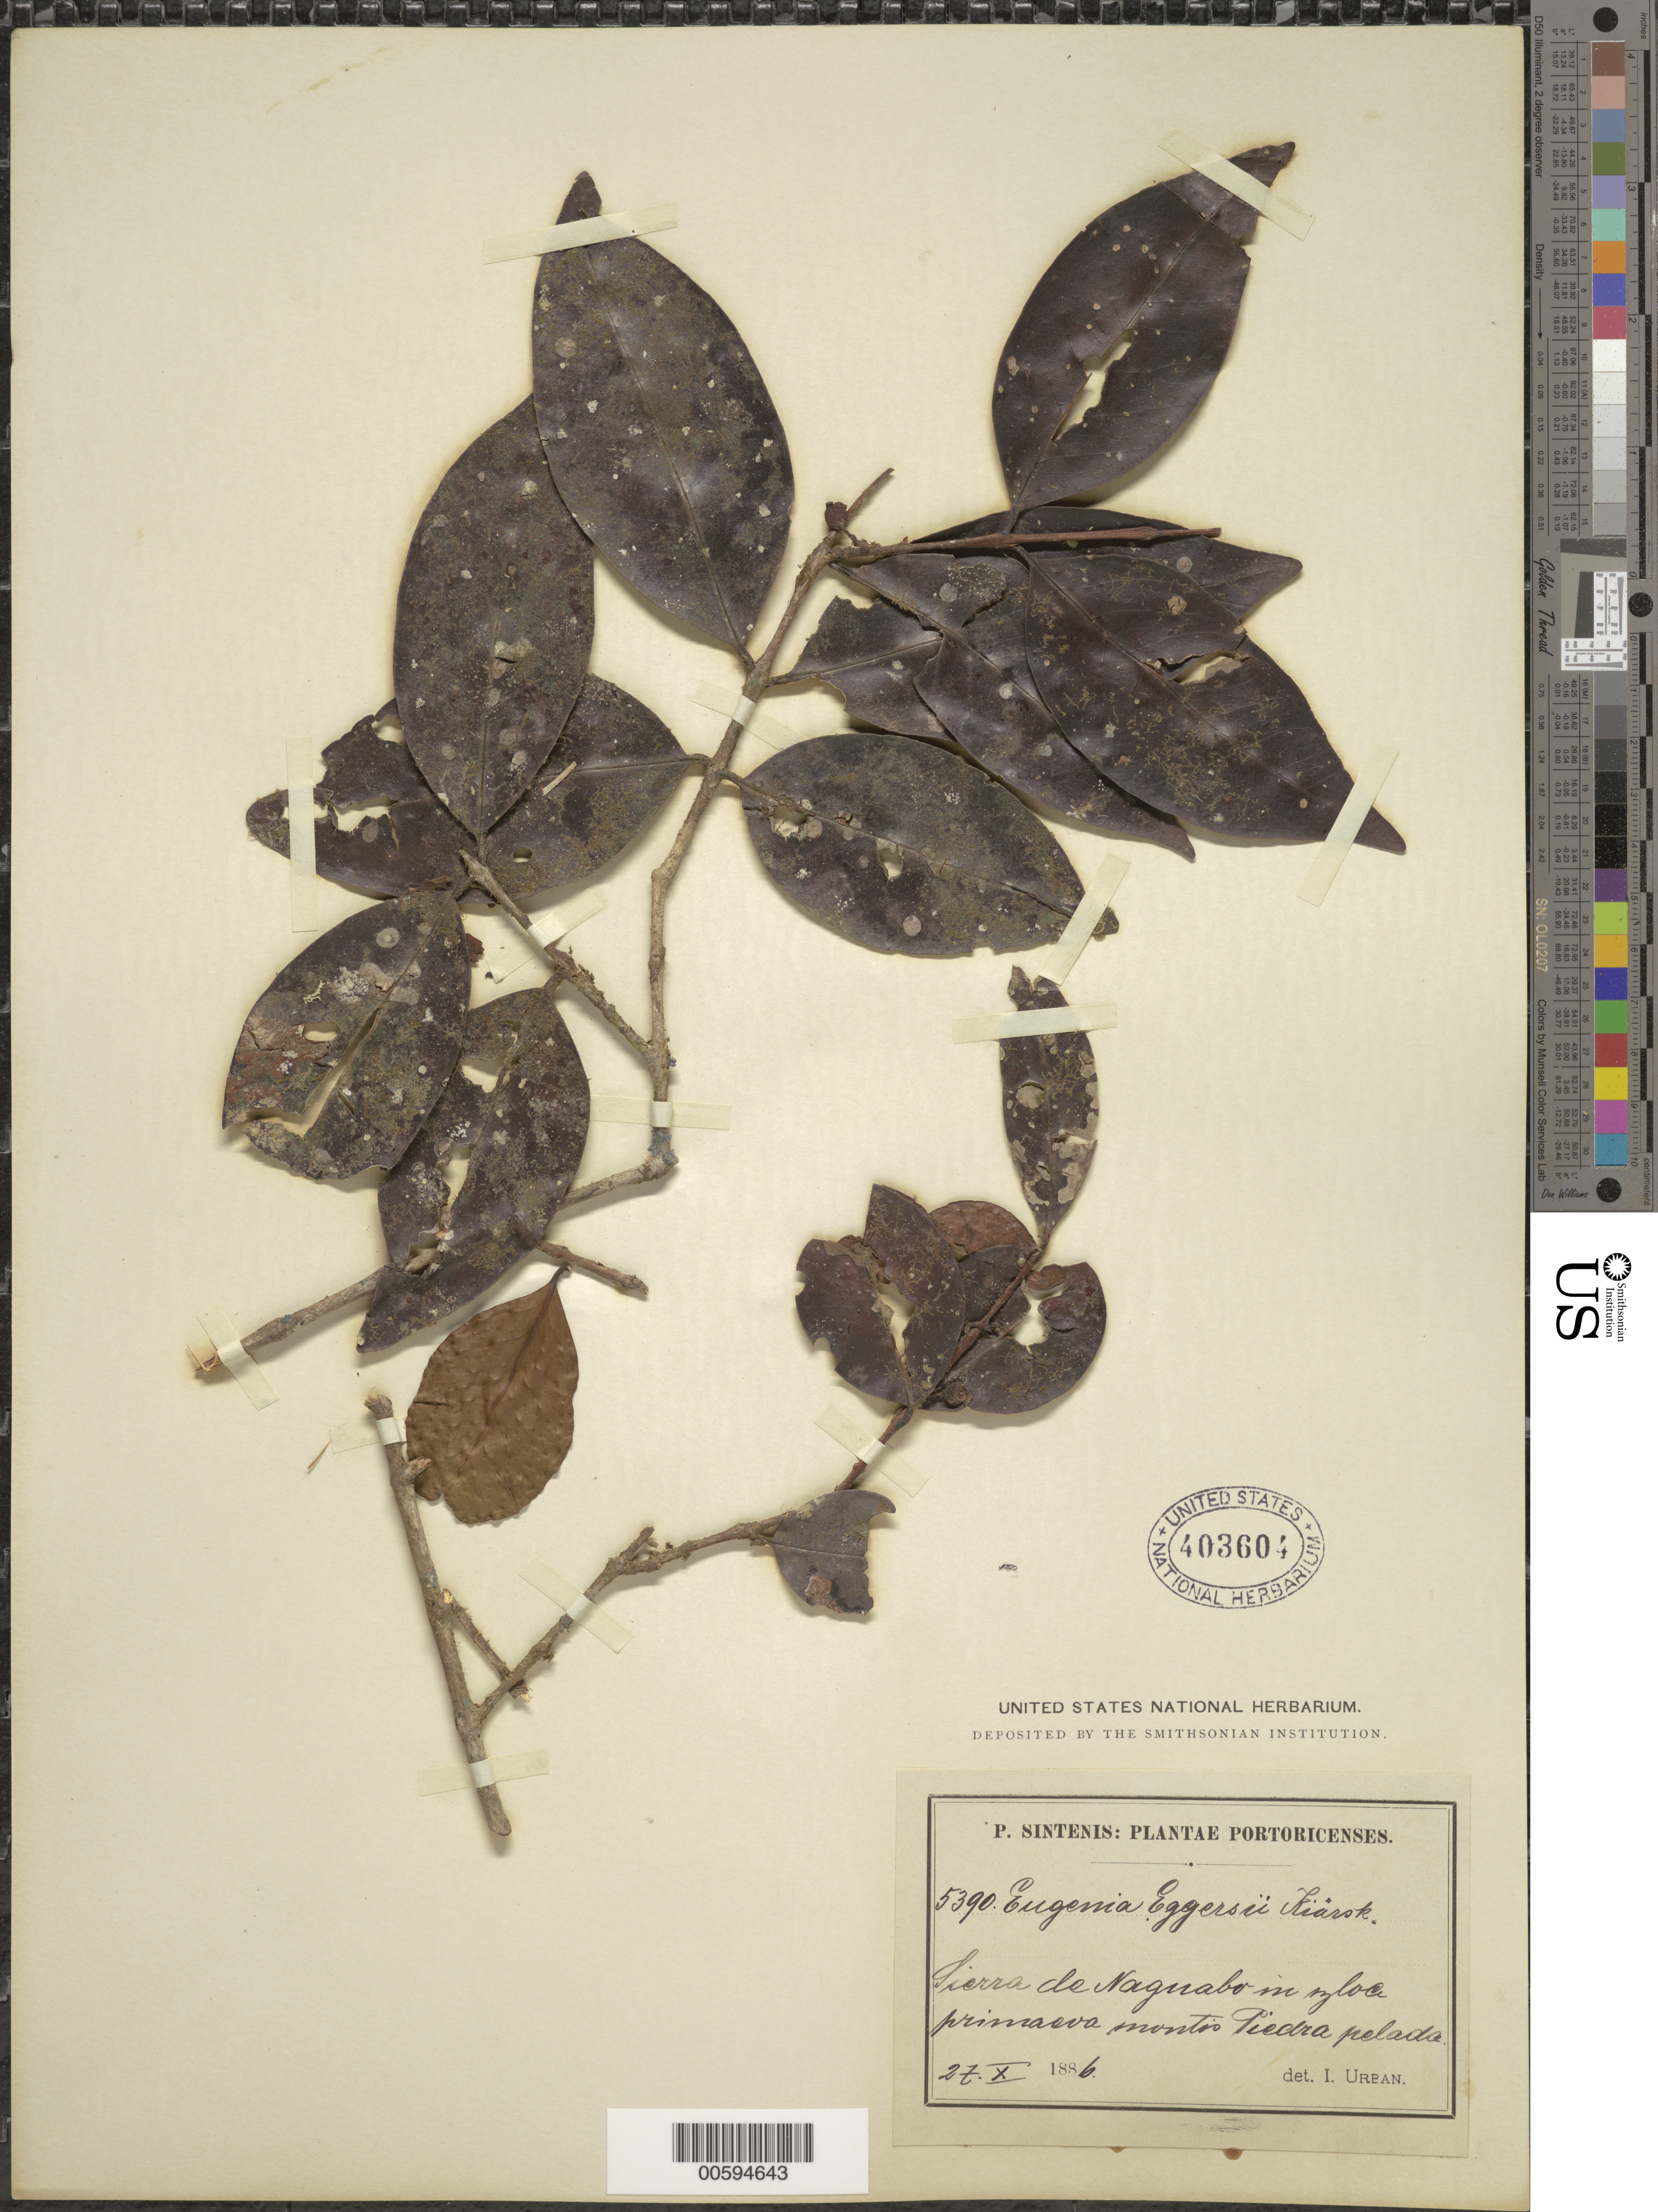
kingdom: Plantae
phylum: Tracheophyta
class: Magnoliopsida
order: Myrtales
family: Myrtaceae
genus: Eugenia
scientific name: Eugenia eggersii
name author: Kiaersk.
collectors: P. Sintenis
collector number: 5390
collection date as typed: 27 Oct 1886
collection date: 1886-10-27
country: Puerto Rico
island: Greater Antilles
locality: Sierra de Naguabo in sylva primaeva montis Piedra pelada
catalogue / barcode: US 403604